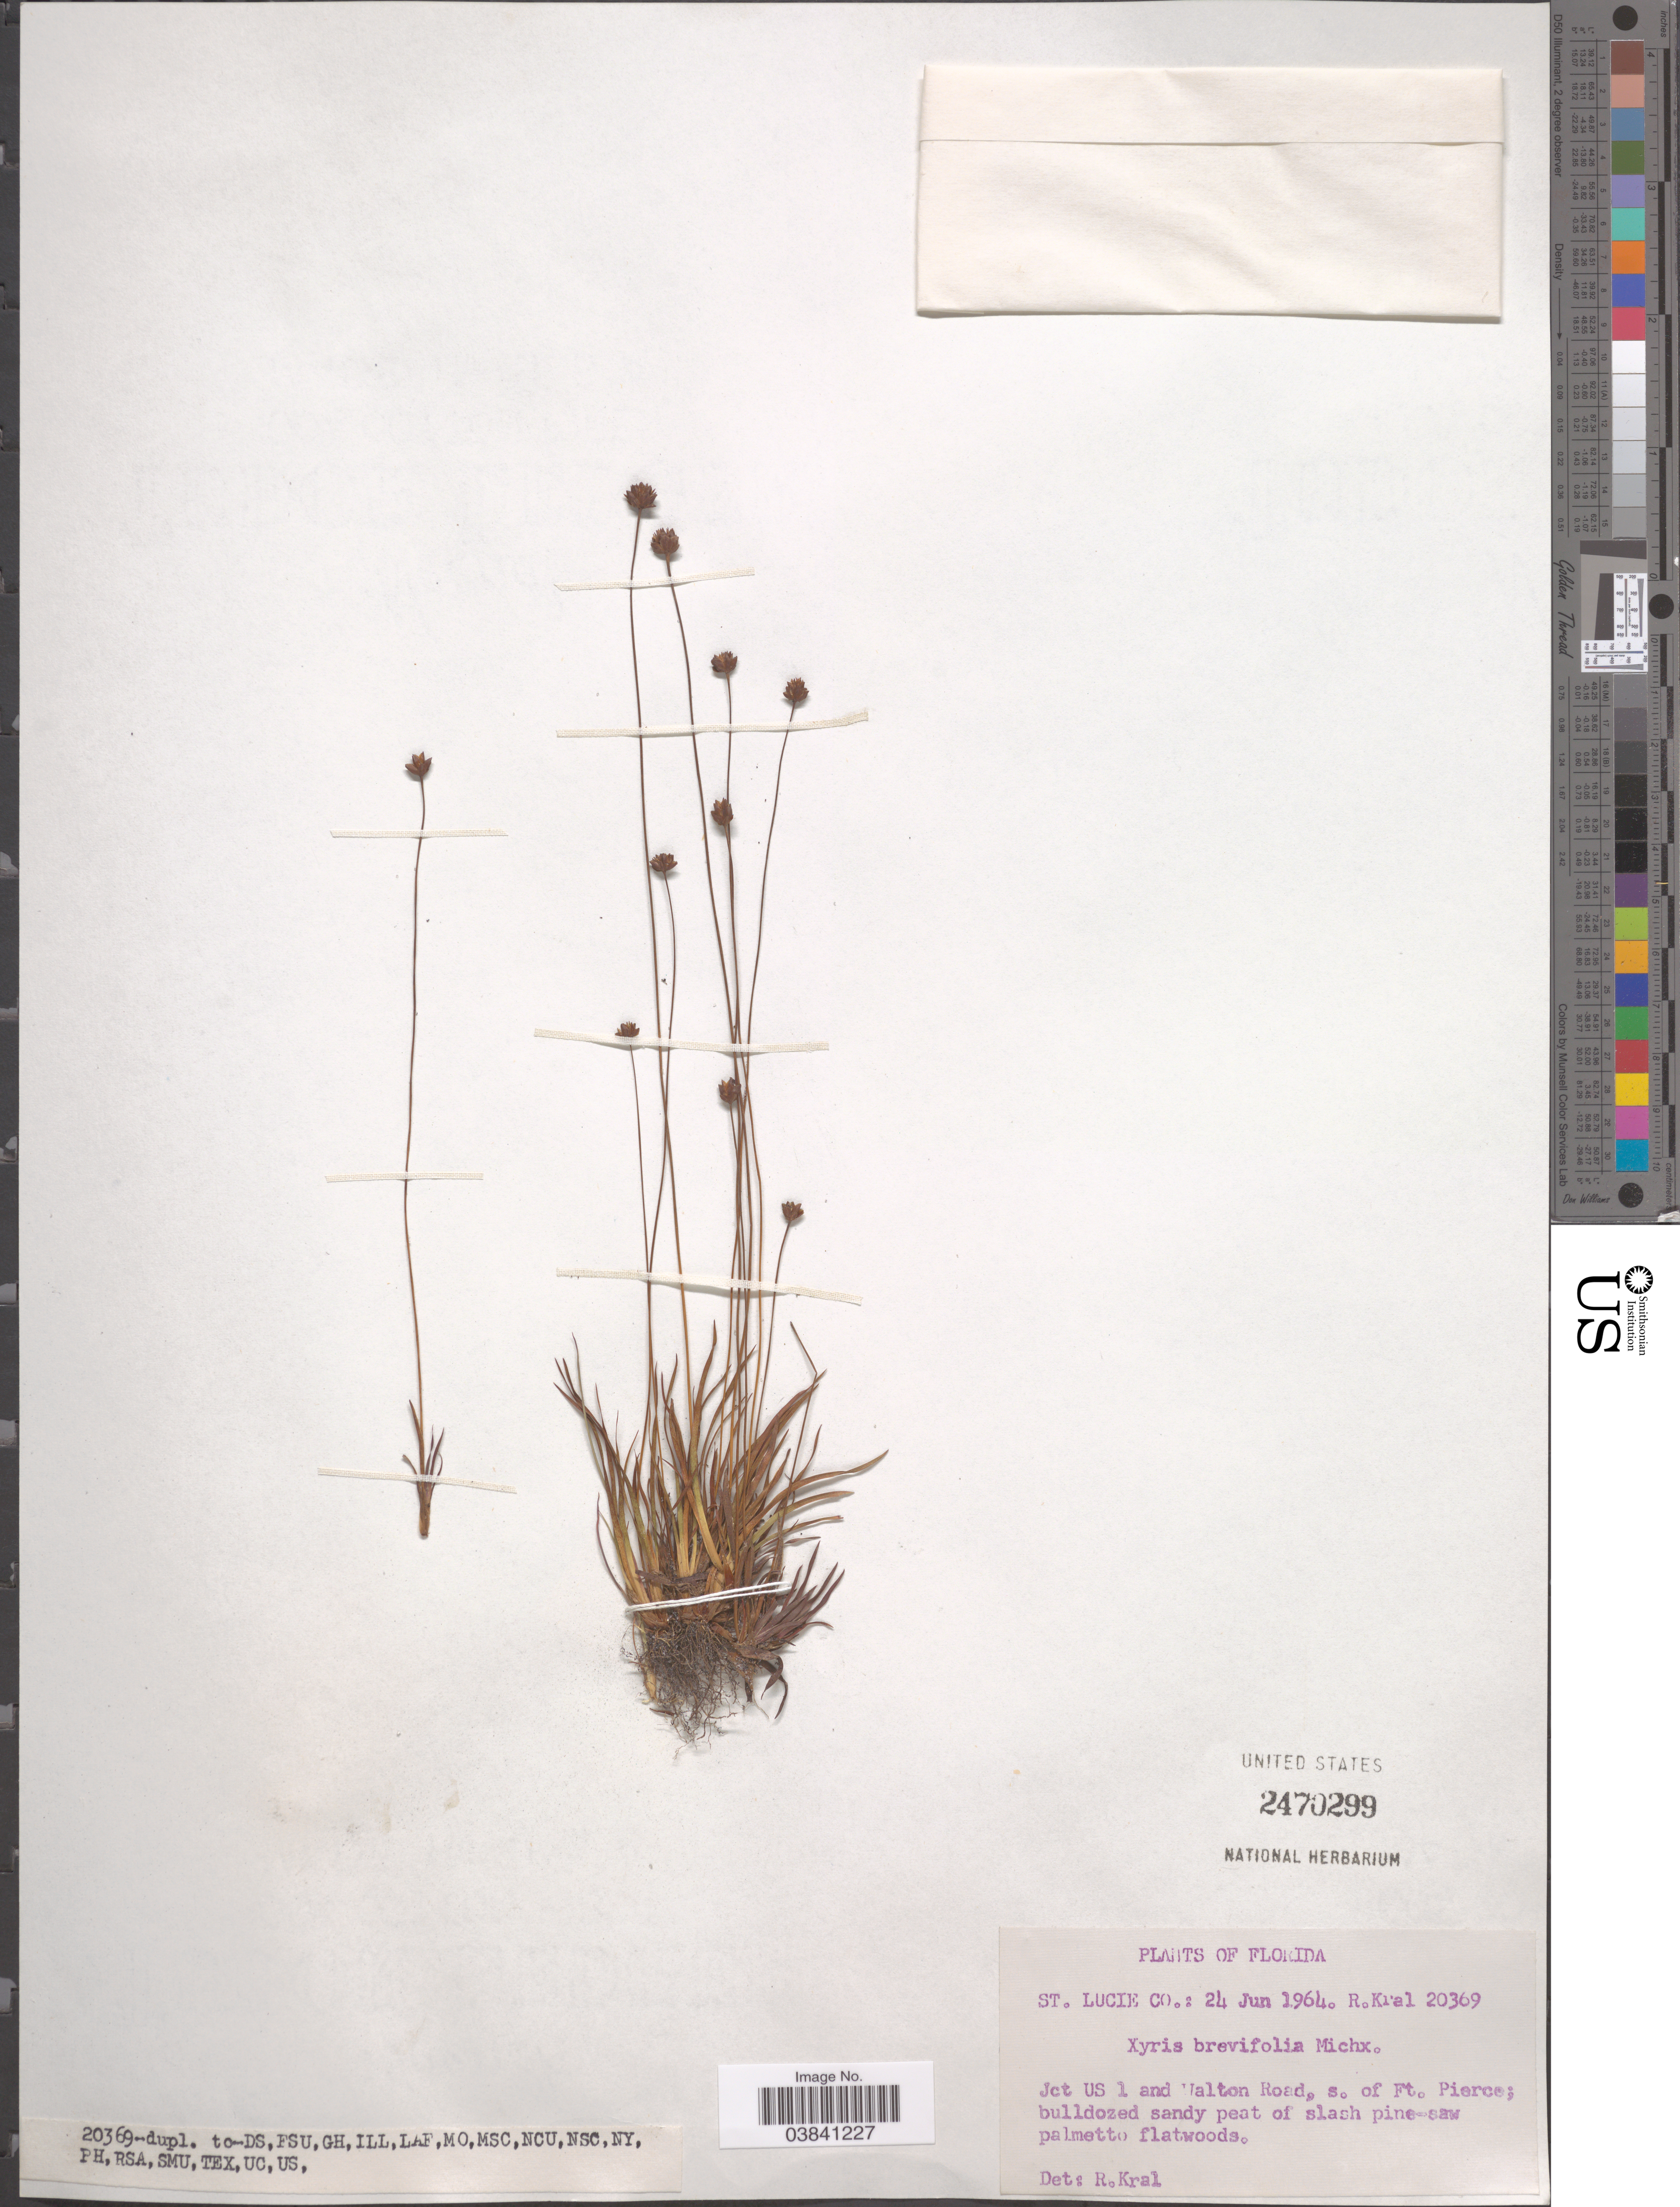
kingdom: Plantae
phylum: Tracheophyta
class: Liliopsida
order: Poales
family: Xyridaceae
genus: Xyris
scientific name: Xyris brevifolia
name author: Michx.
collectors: R. Kral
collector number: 20369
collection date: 1964-06-24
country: United States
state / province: Florida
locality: St. Lucie Co.: Jct US 1 and Walton Road, s. of Ft. Pierce.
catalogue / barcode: US 2470299